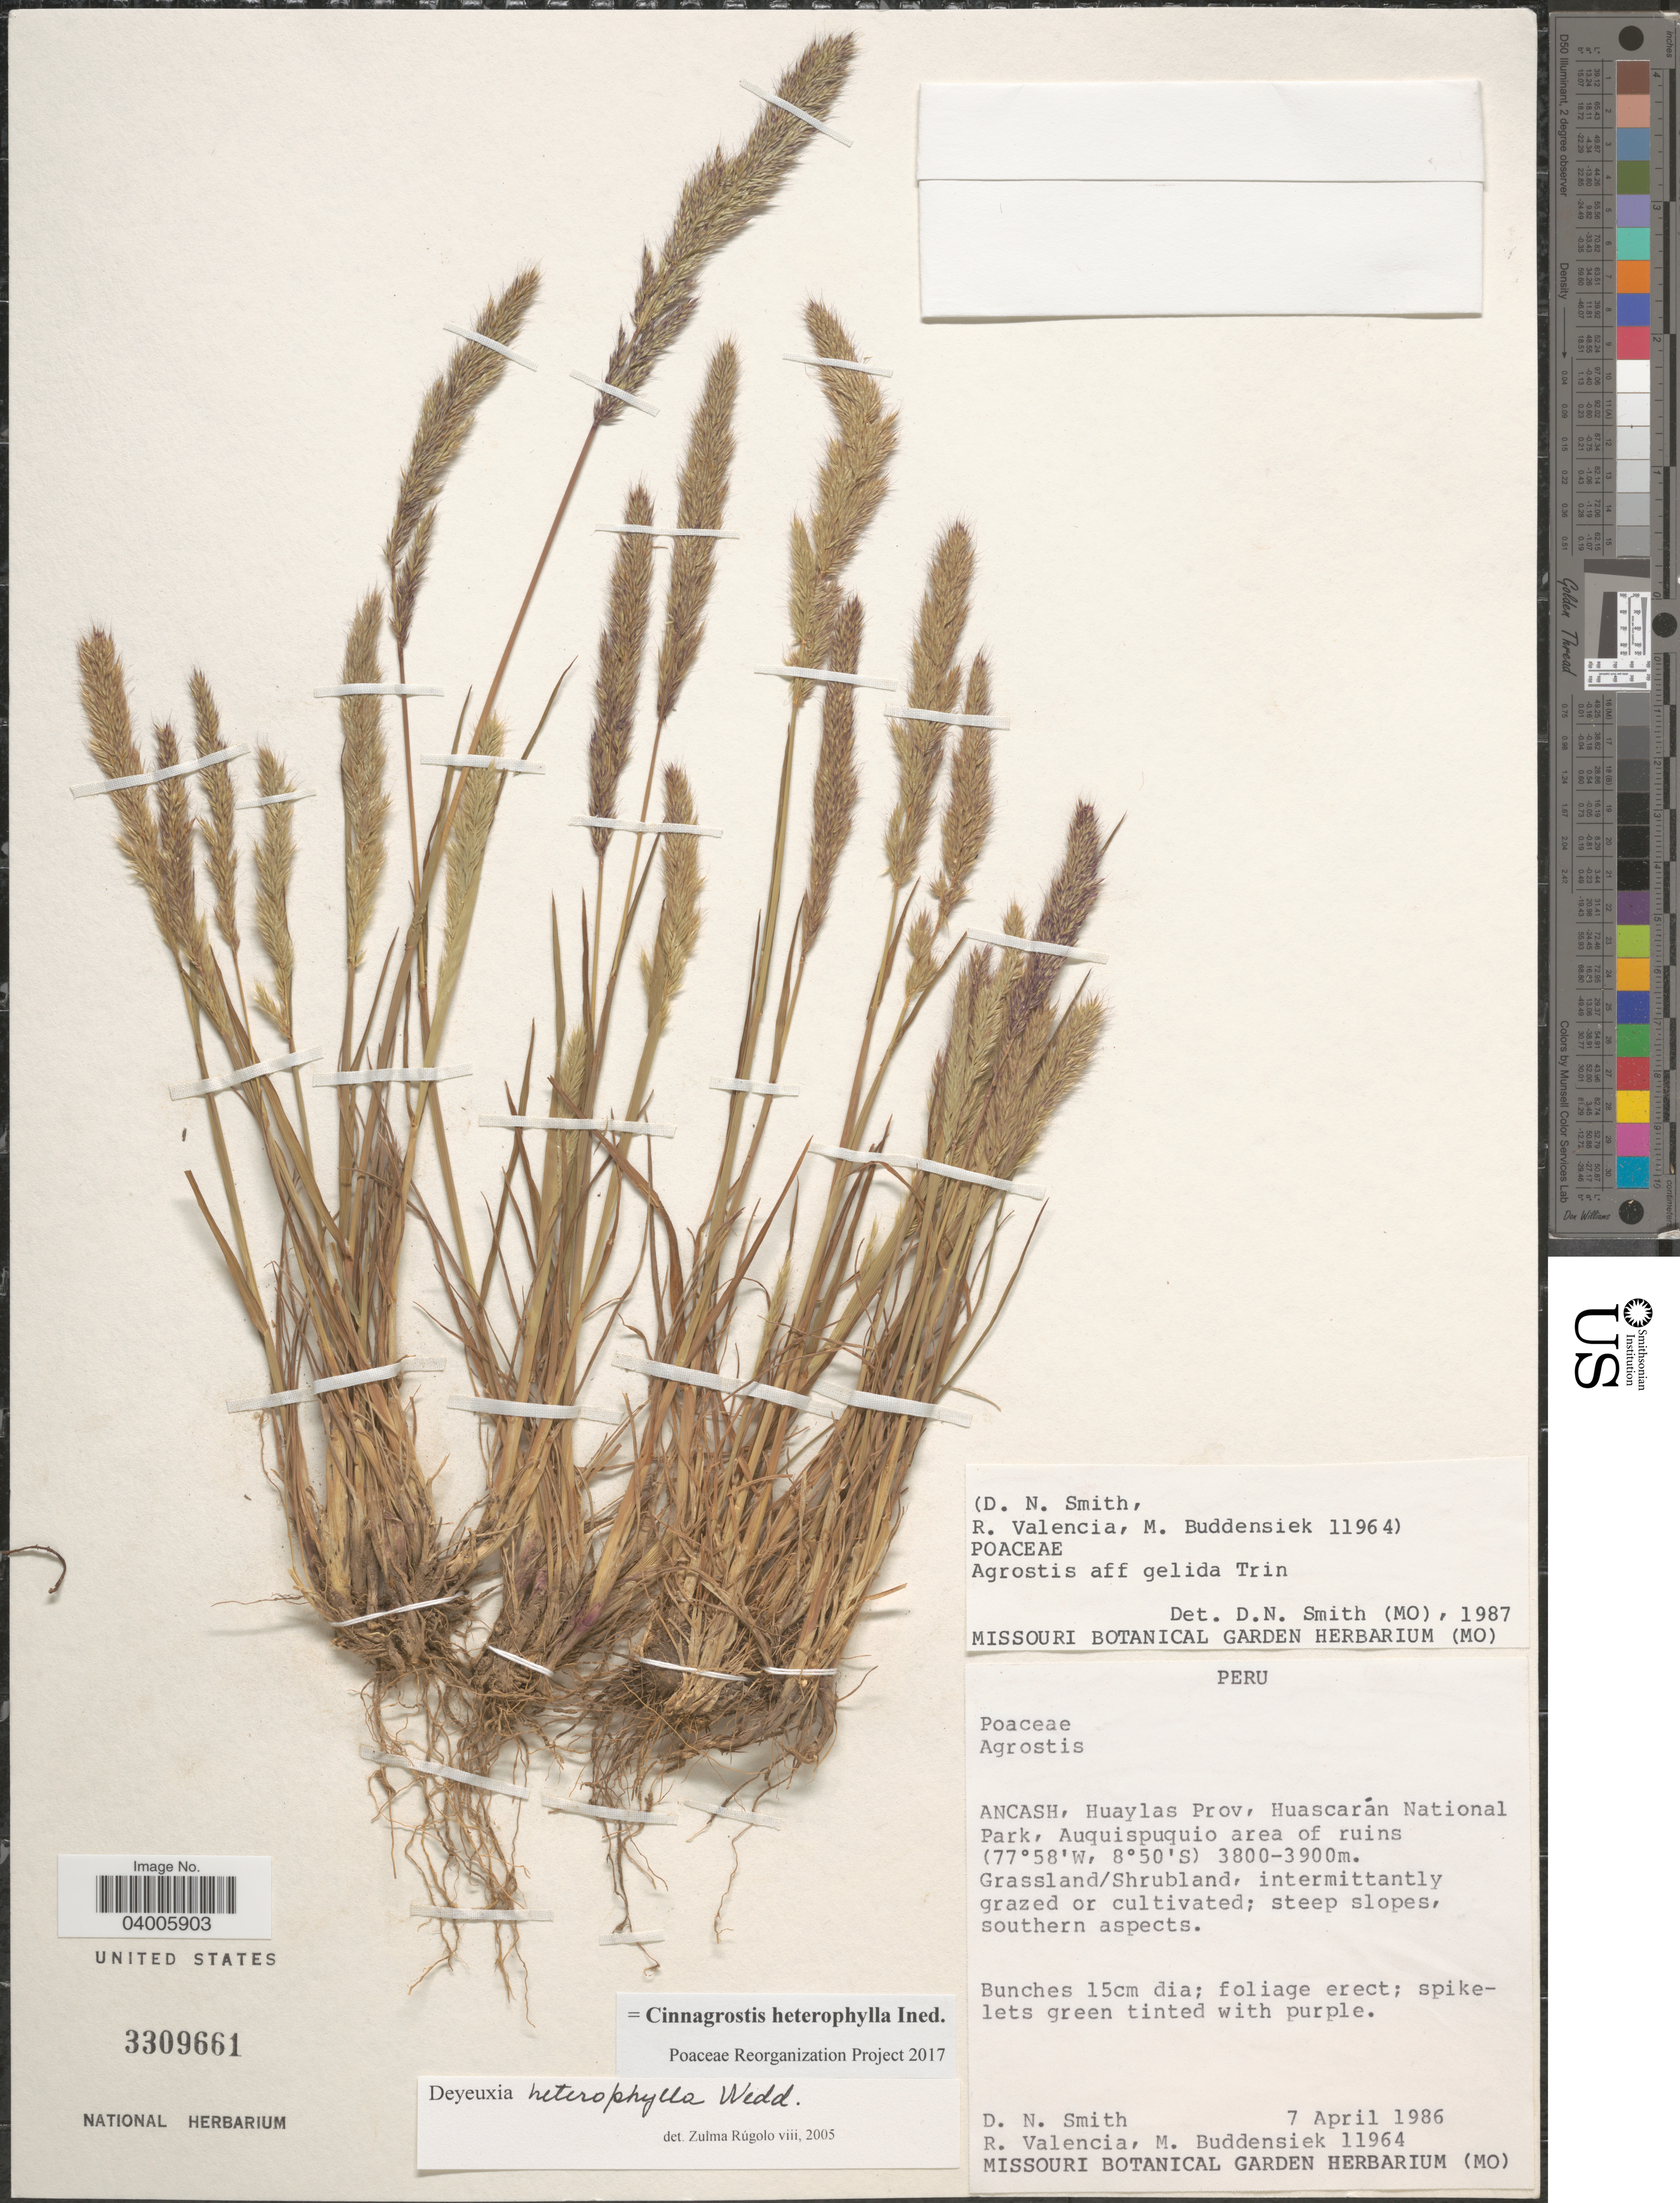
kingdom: Plantae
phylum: Tracheophyta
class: Liliopsida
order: Poales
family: Poaceae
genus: Cinnagrostis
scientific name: Cinnagrostis heterophylla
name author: (Wedd.) P.M. Peterson et al.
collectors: D. Smith, R. Valencia & M. Buddensiek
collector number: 11964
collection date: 1986-04-07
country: Peru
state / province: Ancash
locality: Huaylas Prov, Huascarán National Park, Auquispuquio area of ruins.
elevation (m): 3800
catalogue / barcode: US 3309661